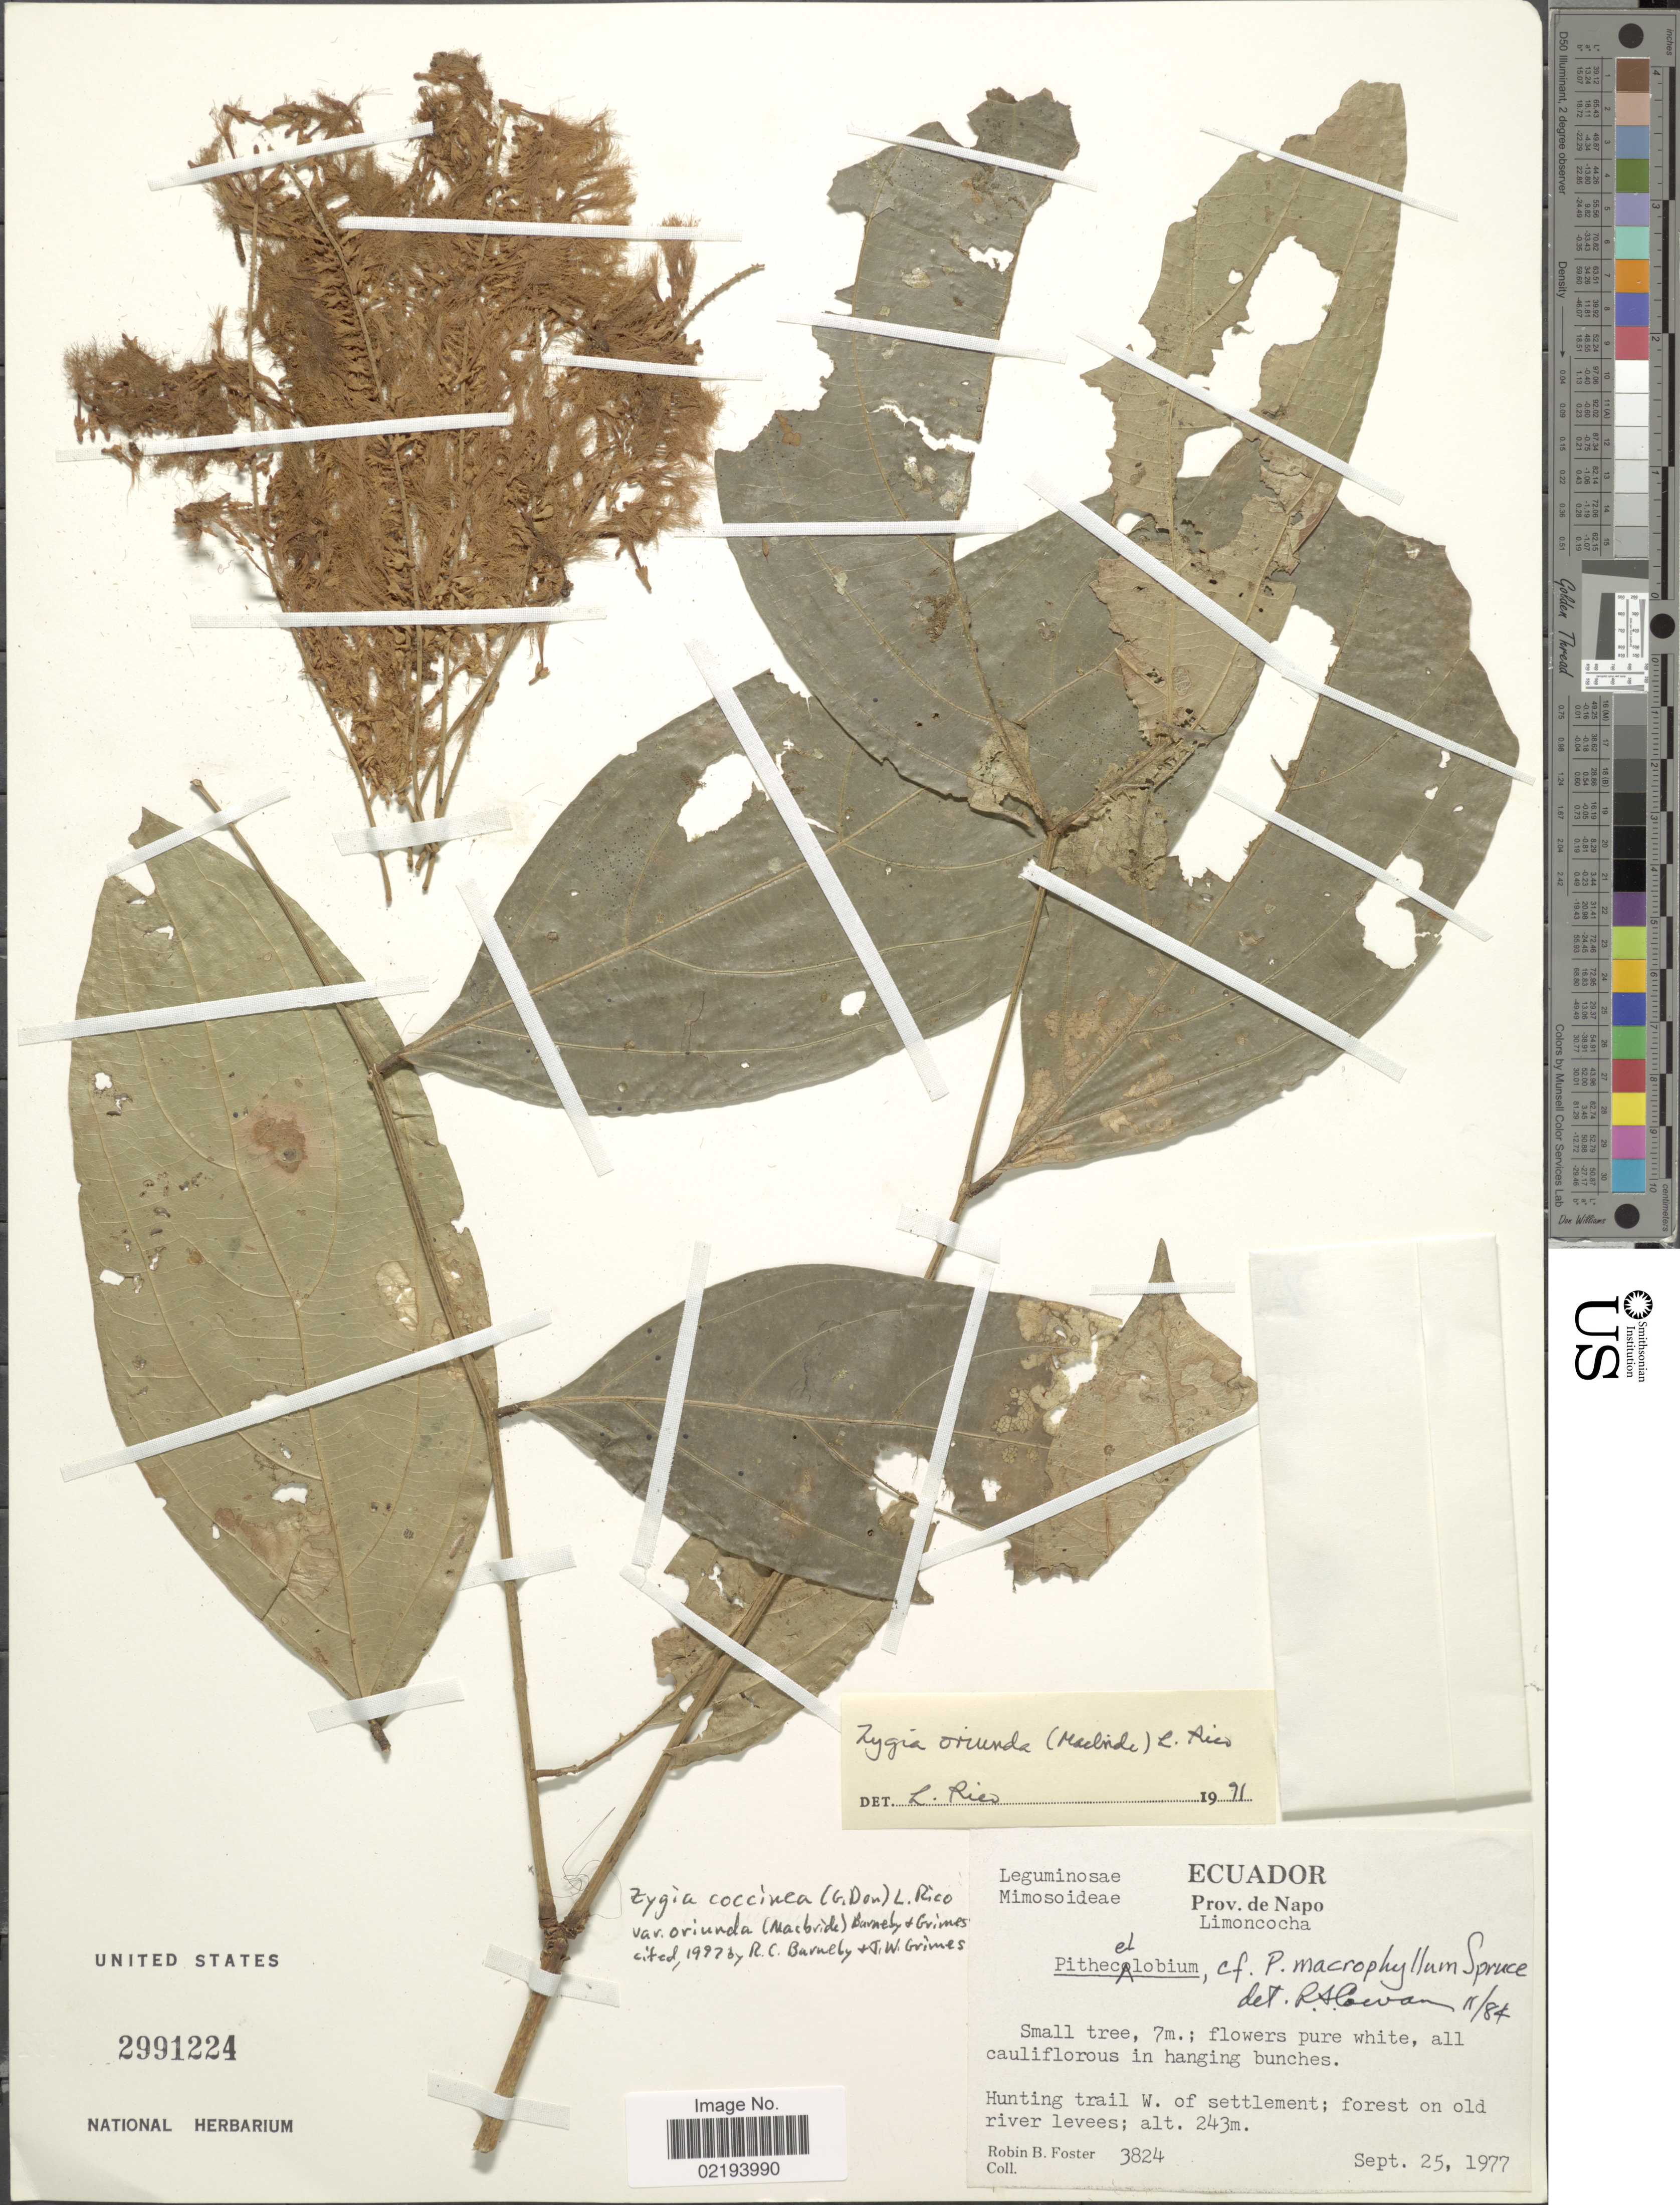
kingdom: Plantae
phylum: Tracheophyta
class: Magnoliopsida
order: Fabales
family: Fabaceae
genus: Zygia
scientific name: Zygia coccinea var. oriunda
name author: (J.F. Macbr.) Barneby & J.W. Grimes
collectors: R. B. Foster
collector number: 3824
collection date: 1977-09-25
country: Ecuador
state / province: Napo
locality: Hunting trail W. of settlement; forest on old river levees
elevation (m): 243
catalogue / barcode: US 2991224